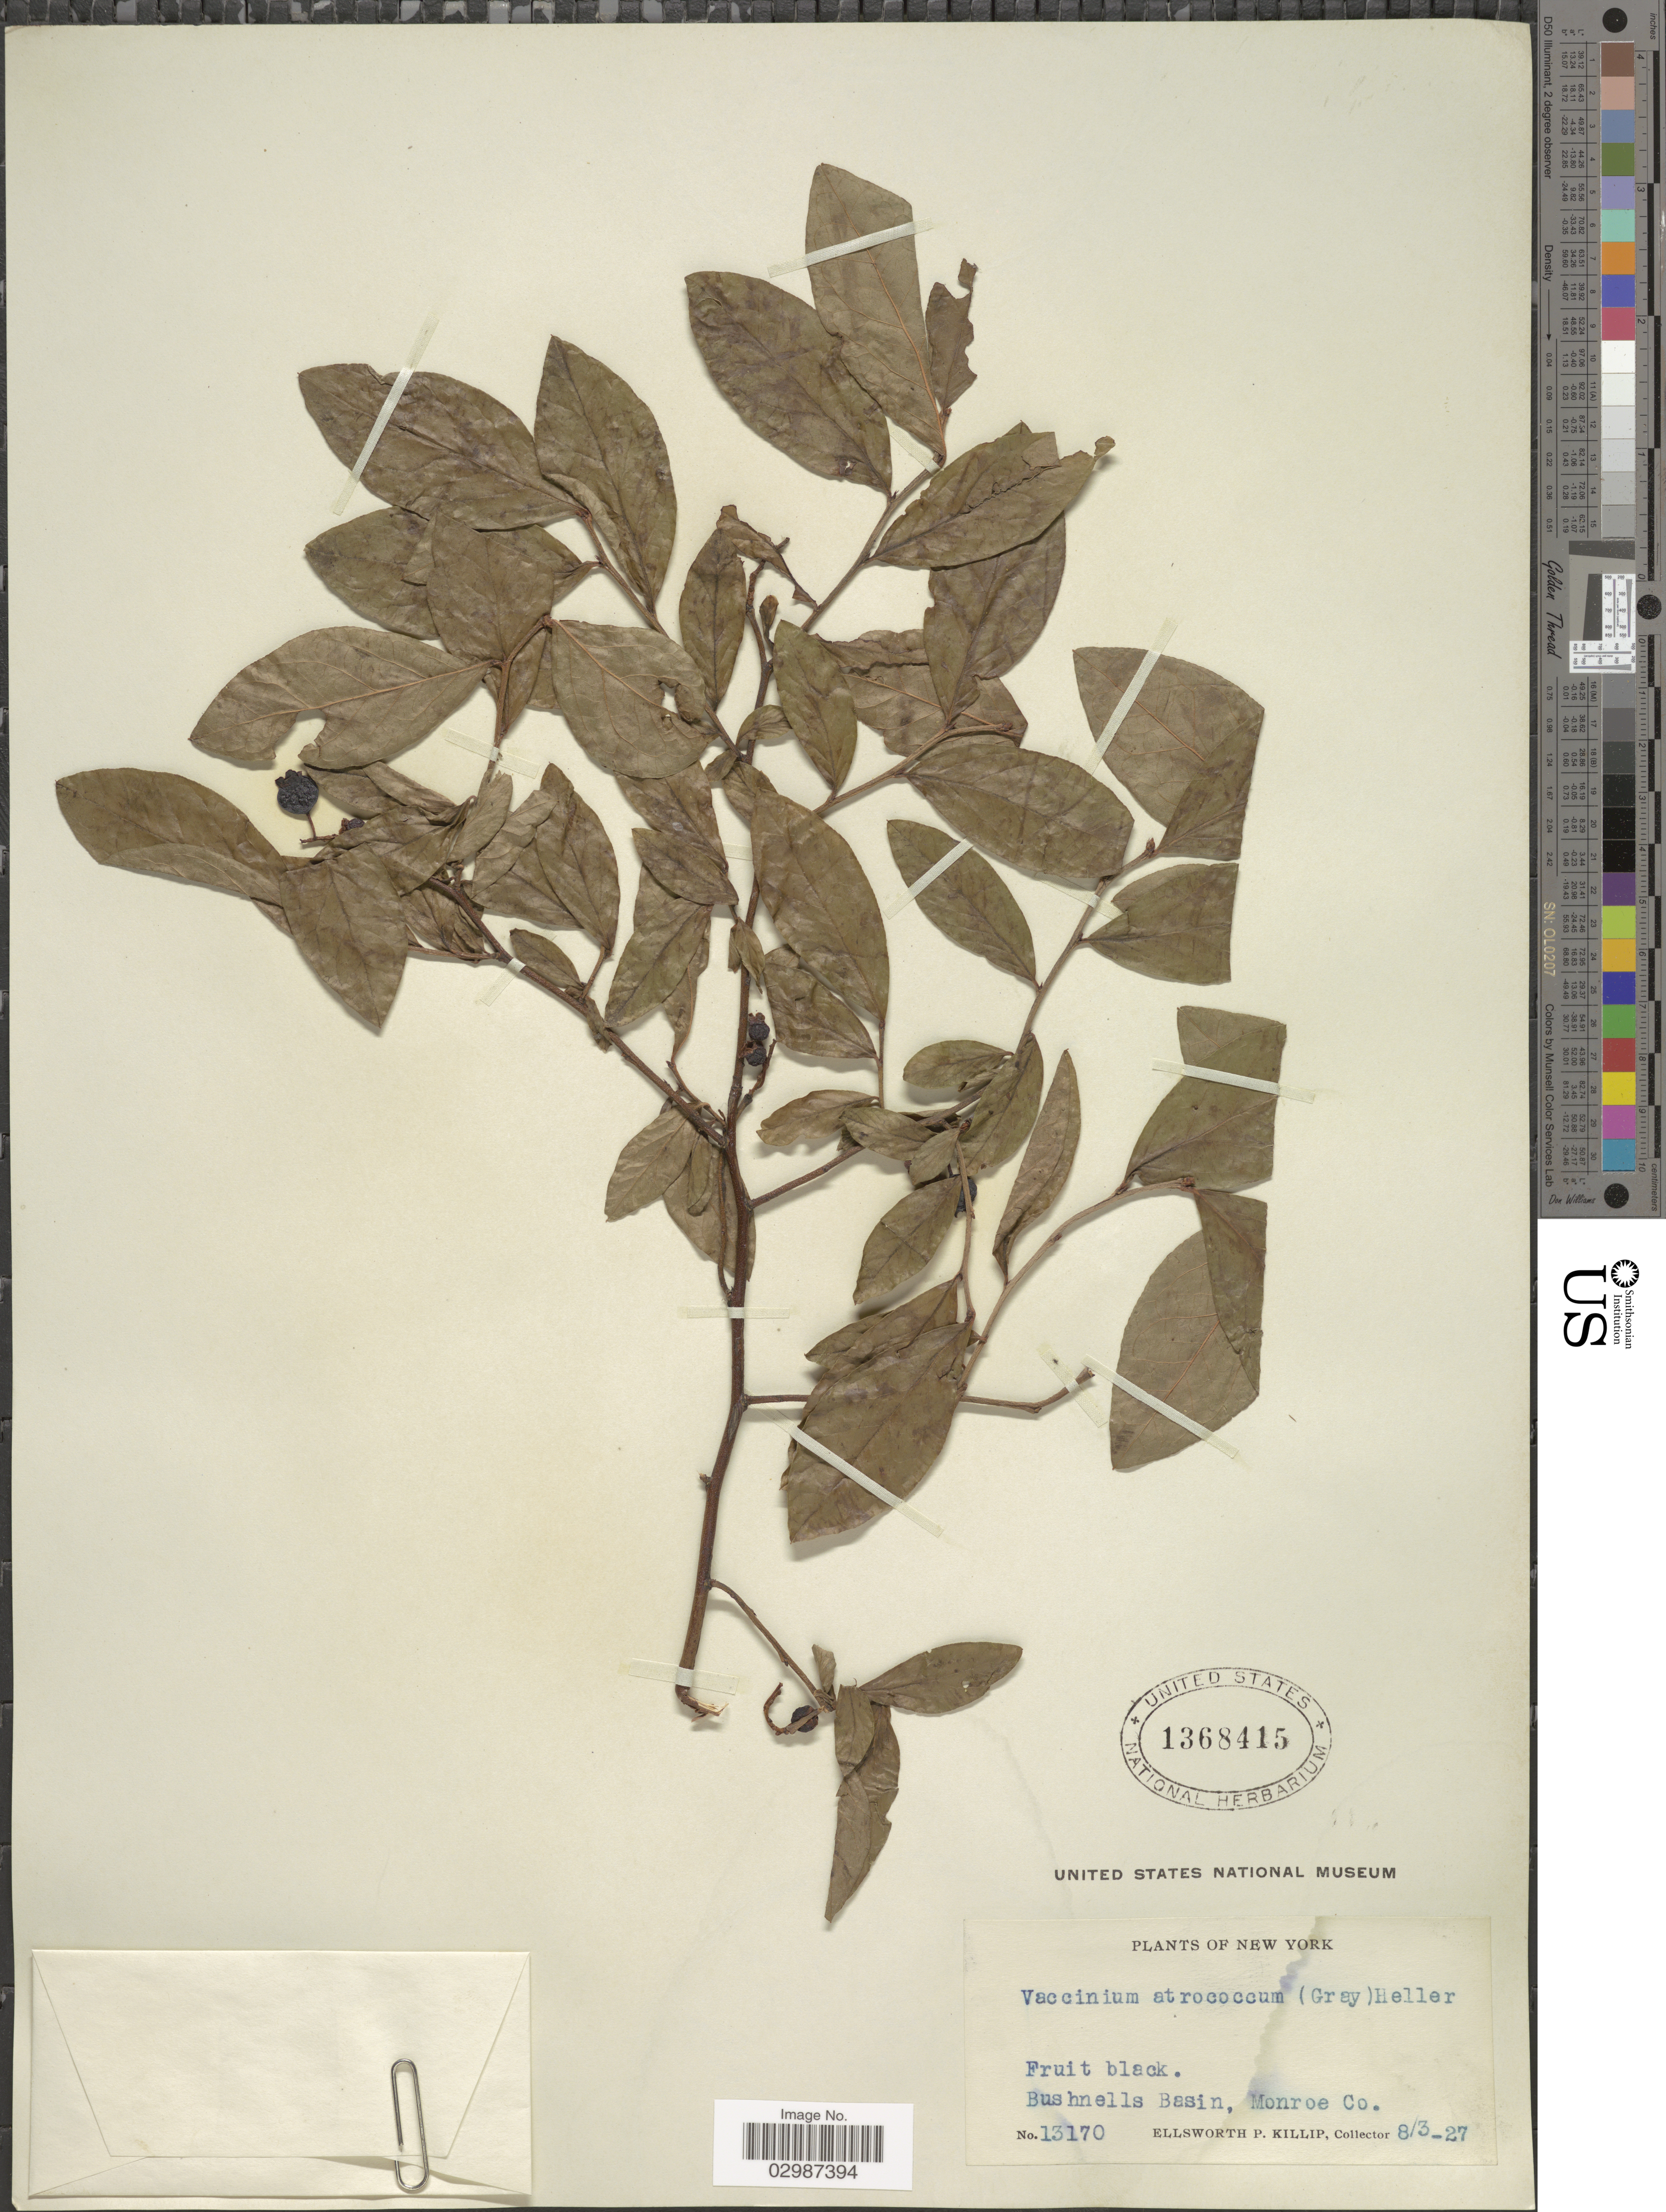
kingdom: Plantae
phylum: Tracheophyta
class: Magnoliopsida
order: Ericales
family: Ericaceae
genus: Vaccinium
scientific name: Vaccinium atrococcum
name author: (A. Gray) A. Heller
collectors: E. P. Killip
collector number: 13170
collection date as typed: Transcribed d/m/y: 3/8/27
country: United States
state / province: New York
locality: Bushnells Basin, Monroe Co.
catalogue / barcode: US 1368415